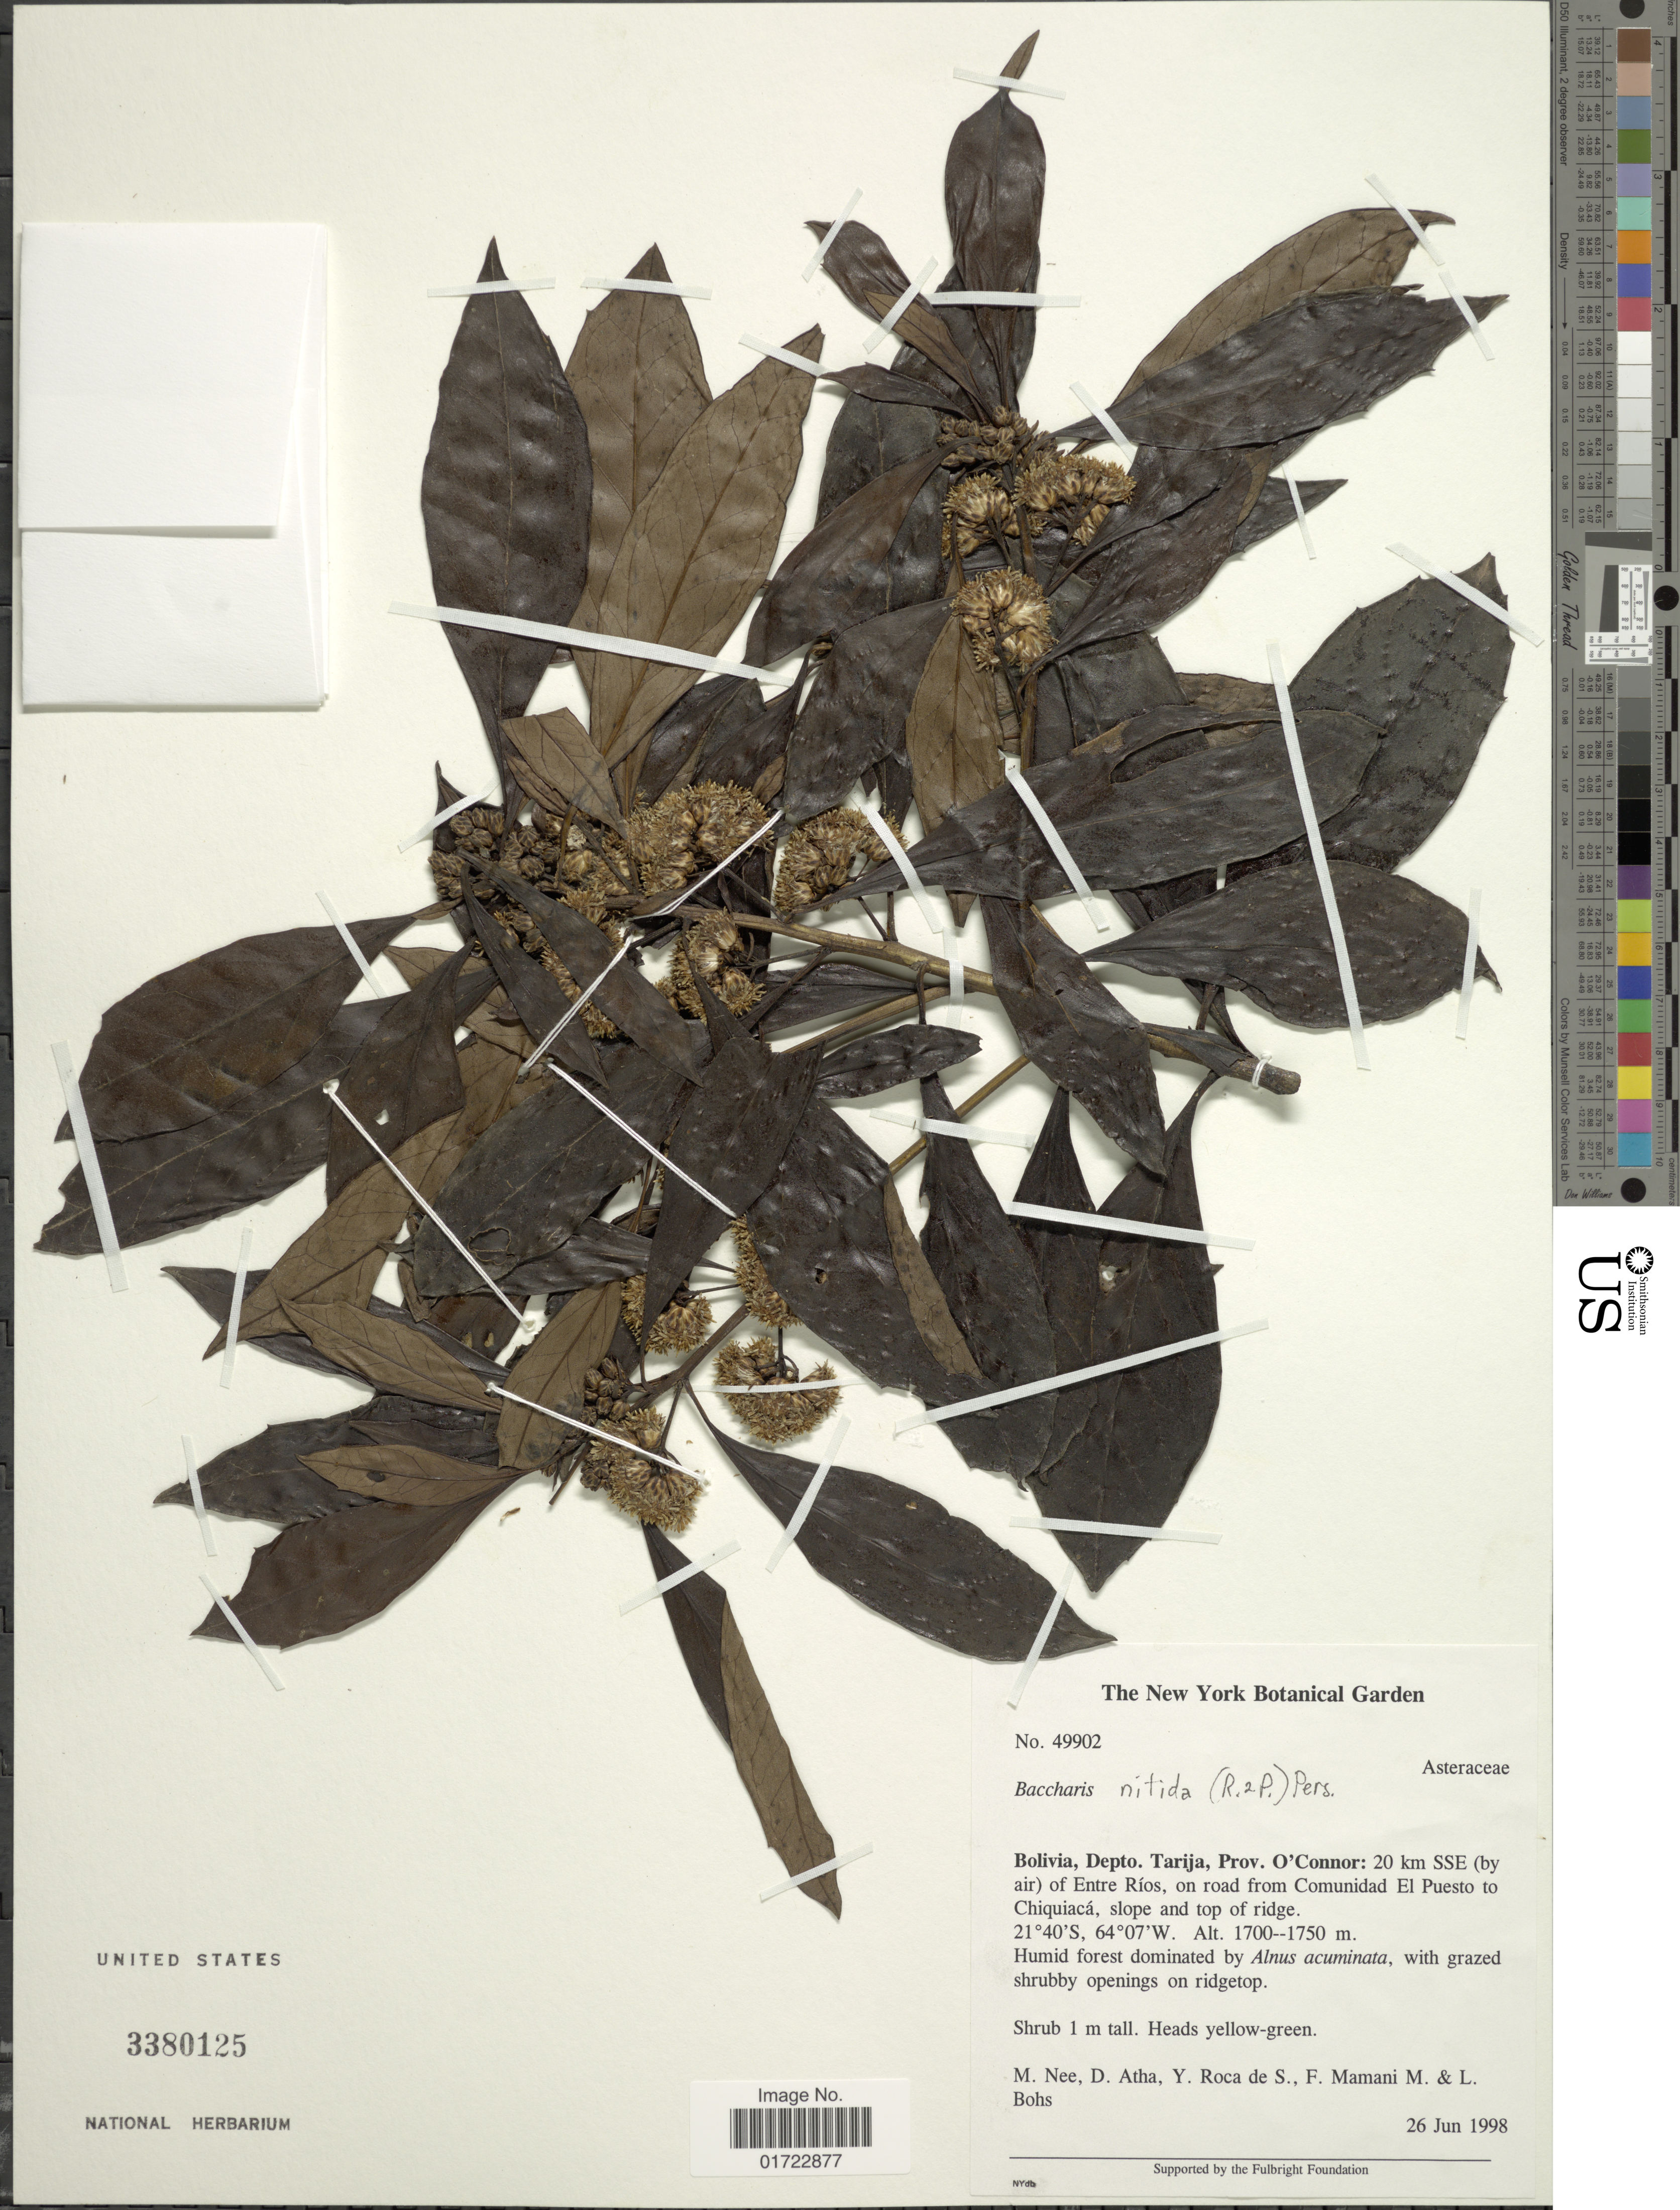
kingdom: Plantae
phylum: Tracheophyta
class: Magnoliopsida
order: Asterales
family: Asteraceae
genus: Baccharis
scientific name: Baccharis nitida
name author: (Ruiz & Pav.) Pers.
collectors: M. Nee, D. Atha, Y. Roca, F. Mamani & L. A. Bohs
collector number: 49902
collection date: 1998-06-26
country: Bolivia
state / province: Tarija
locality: Prov. O'Connor: 20 km SSE (by air) of Entre Rios, on road from Comunidad El Puesto to Chiquiacá, slope and top of ridge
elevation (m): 1700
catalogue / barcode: US 3360125